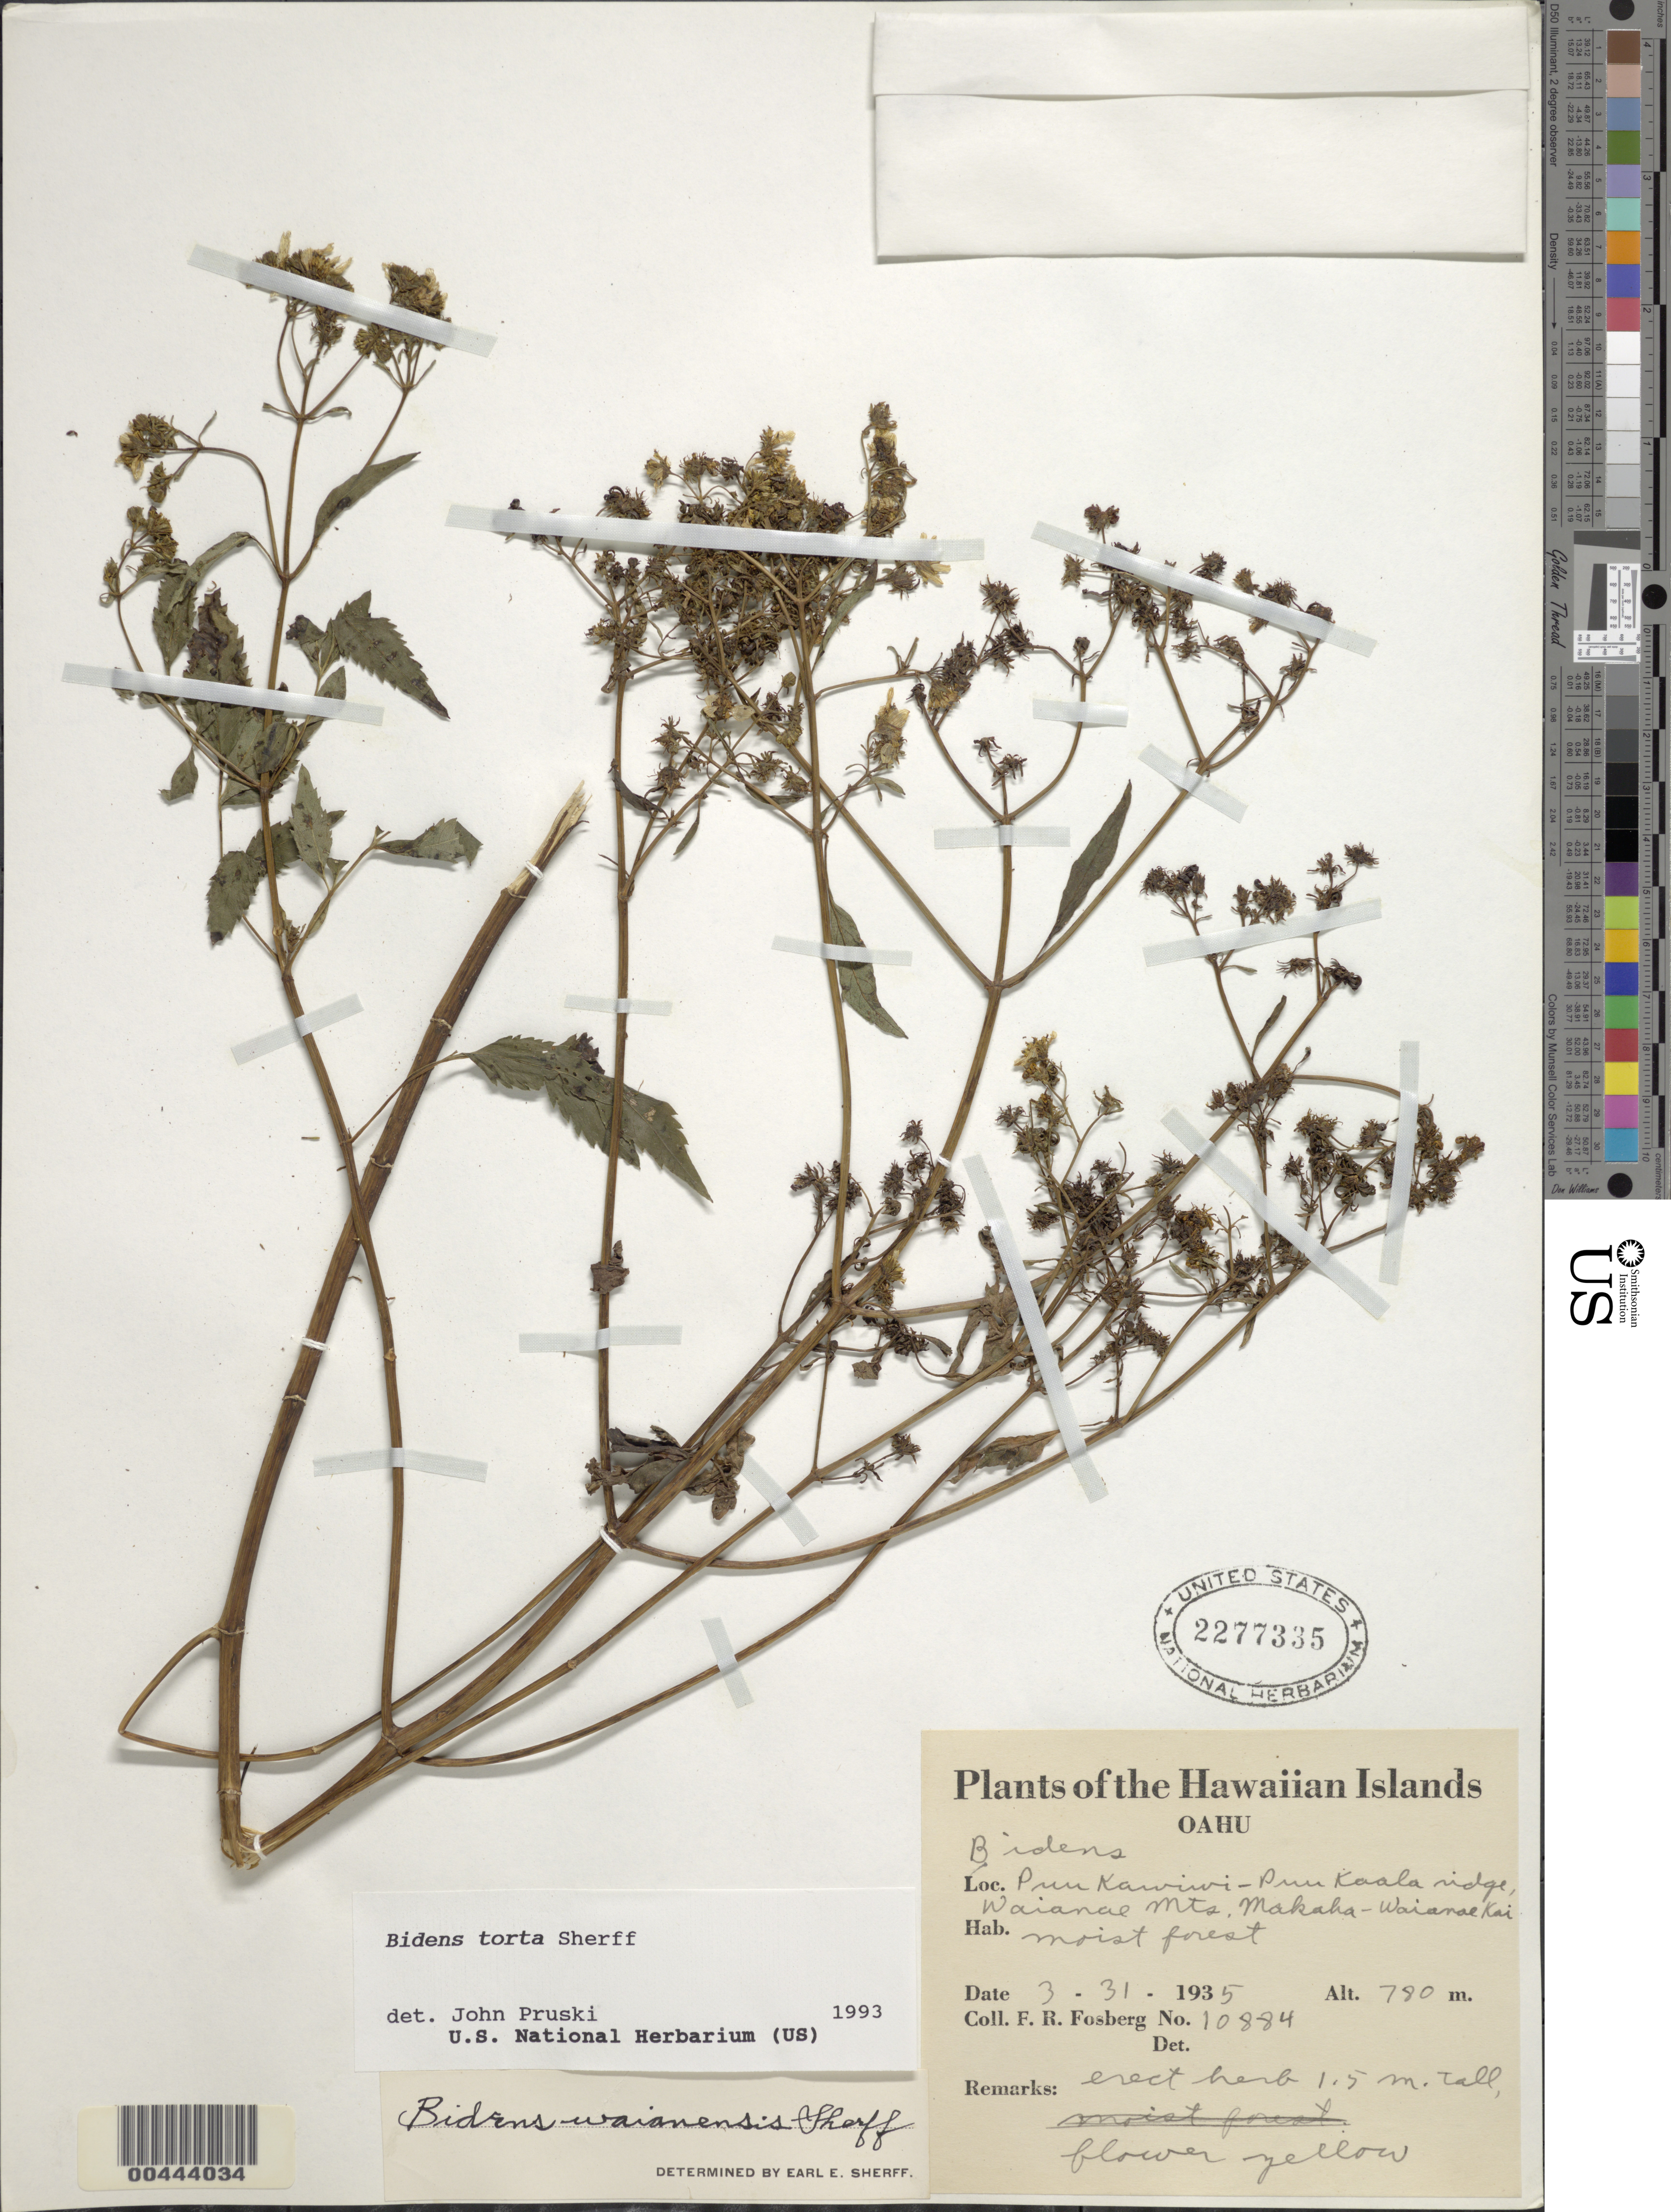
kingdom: Plantae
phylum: Tracheophyta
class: Magnoliopsida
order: Asterales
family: Asteraceae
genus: Bidens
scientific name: Bidens torta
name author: Sherff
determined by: Pruski, J. F.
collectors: F. R. Fosberg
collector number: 10884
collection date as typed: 31 Mar 1935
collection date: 1935-03-31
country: United States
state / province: Hawaii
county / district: Honolulu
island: Oahu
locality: Puu Kawiwi-Puu Kaala Ridge, Waianae Mountains, Makaha-Waianae Kai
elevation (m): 780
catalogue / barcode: US 2277335